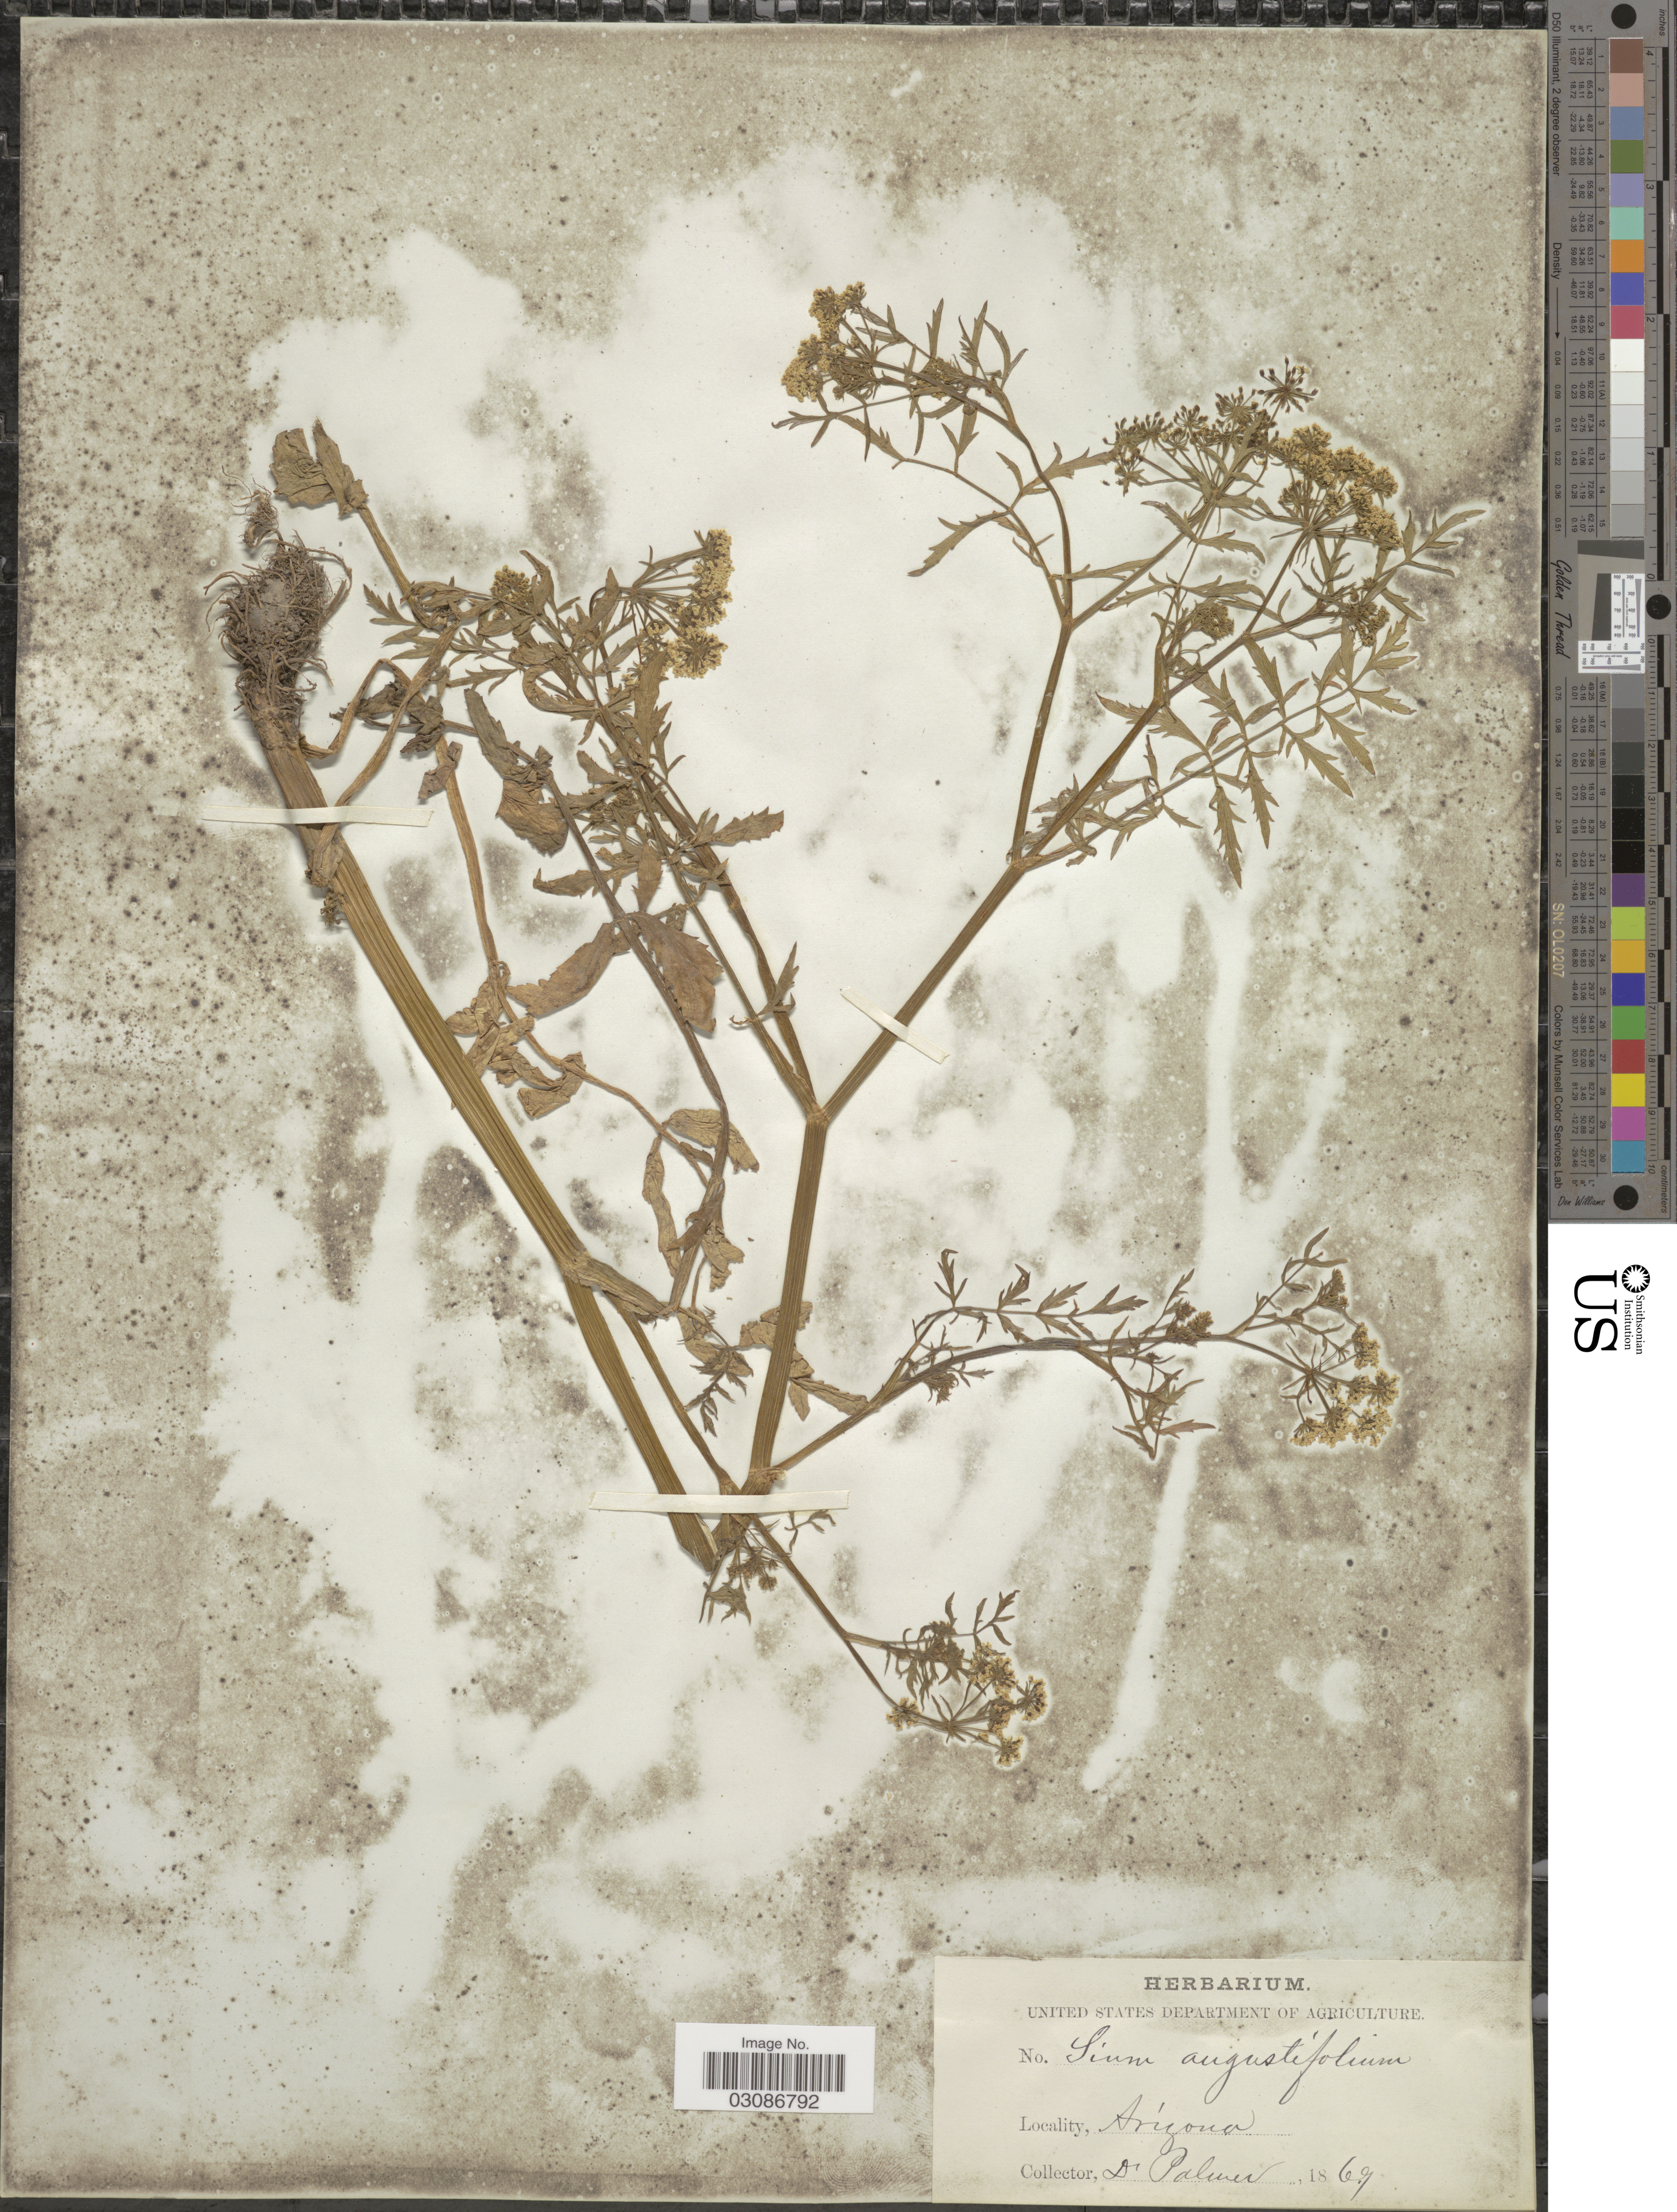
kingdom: Plantae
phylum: Tracheophyta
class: Magnoliopsida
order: Apiales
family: Apiaceae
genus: Berula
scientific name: Berula erecta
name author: (Huds.) Coville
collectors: D. Palmer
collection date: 1869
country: United States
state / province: Arizona